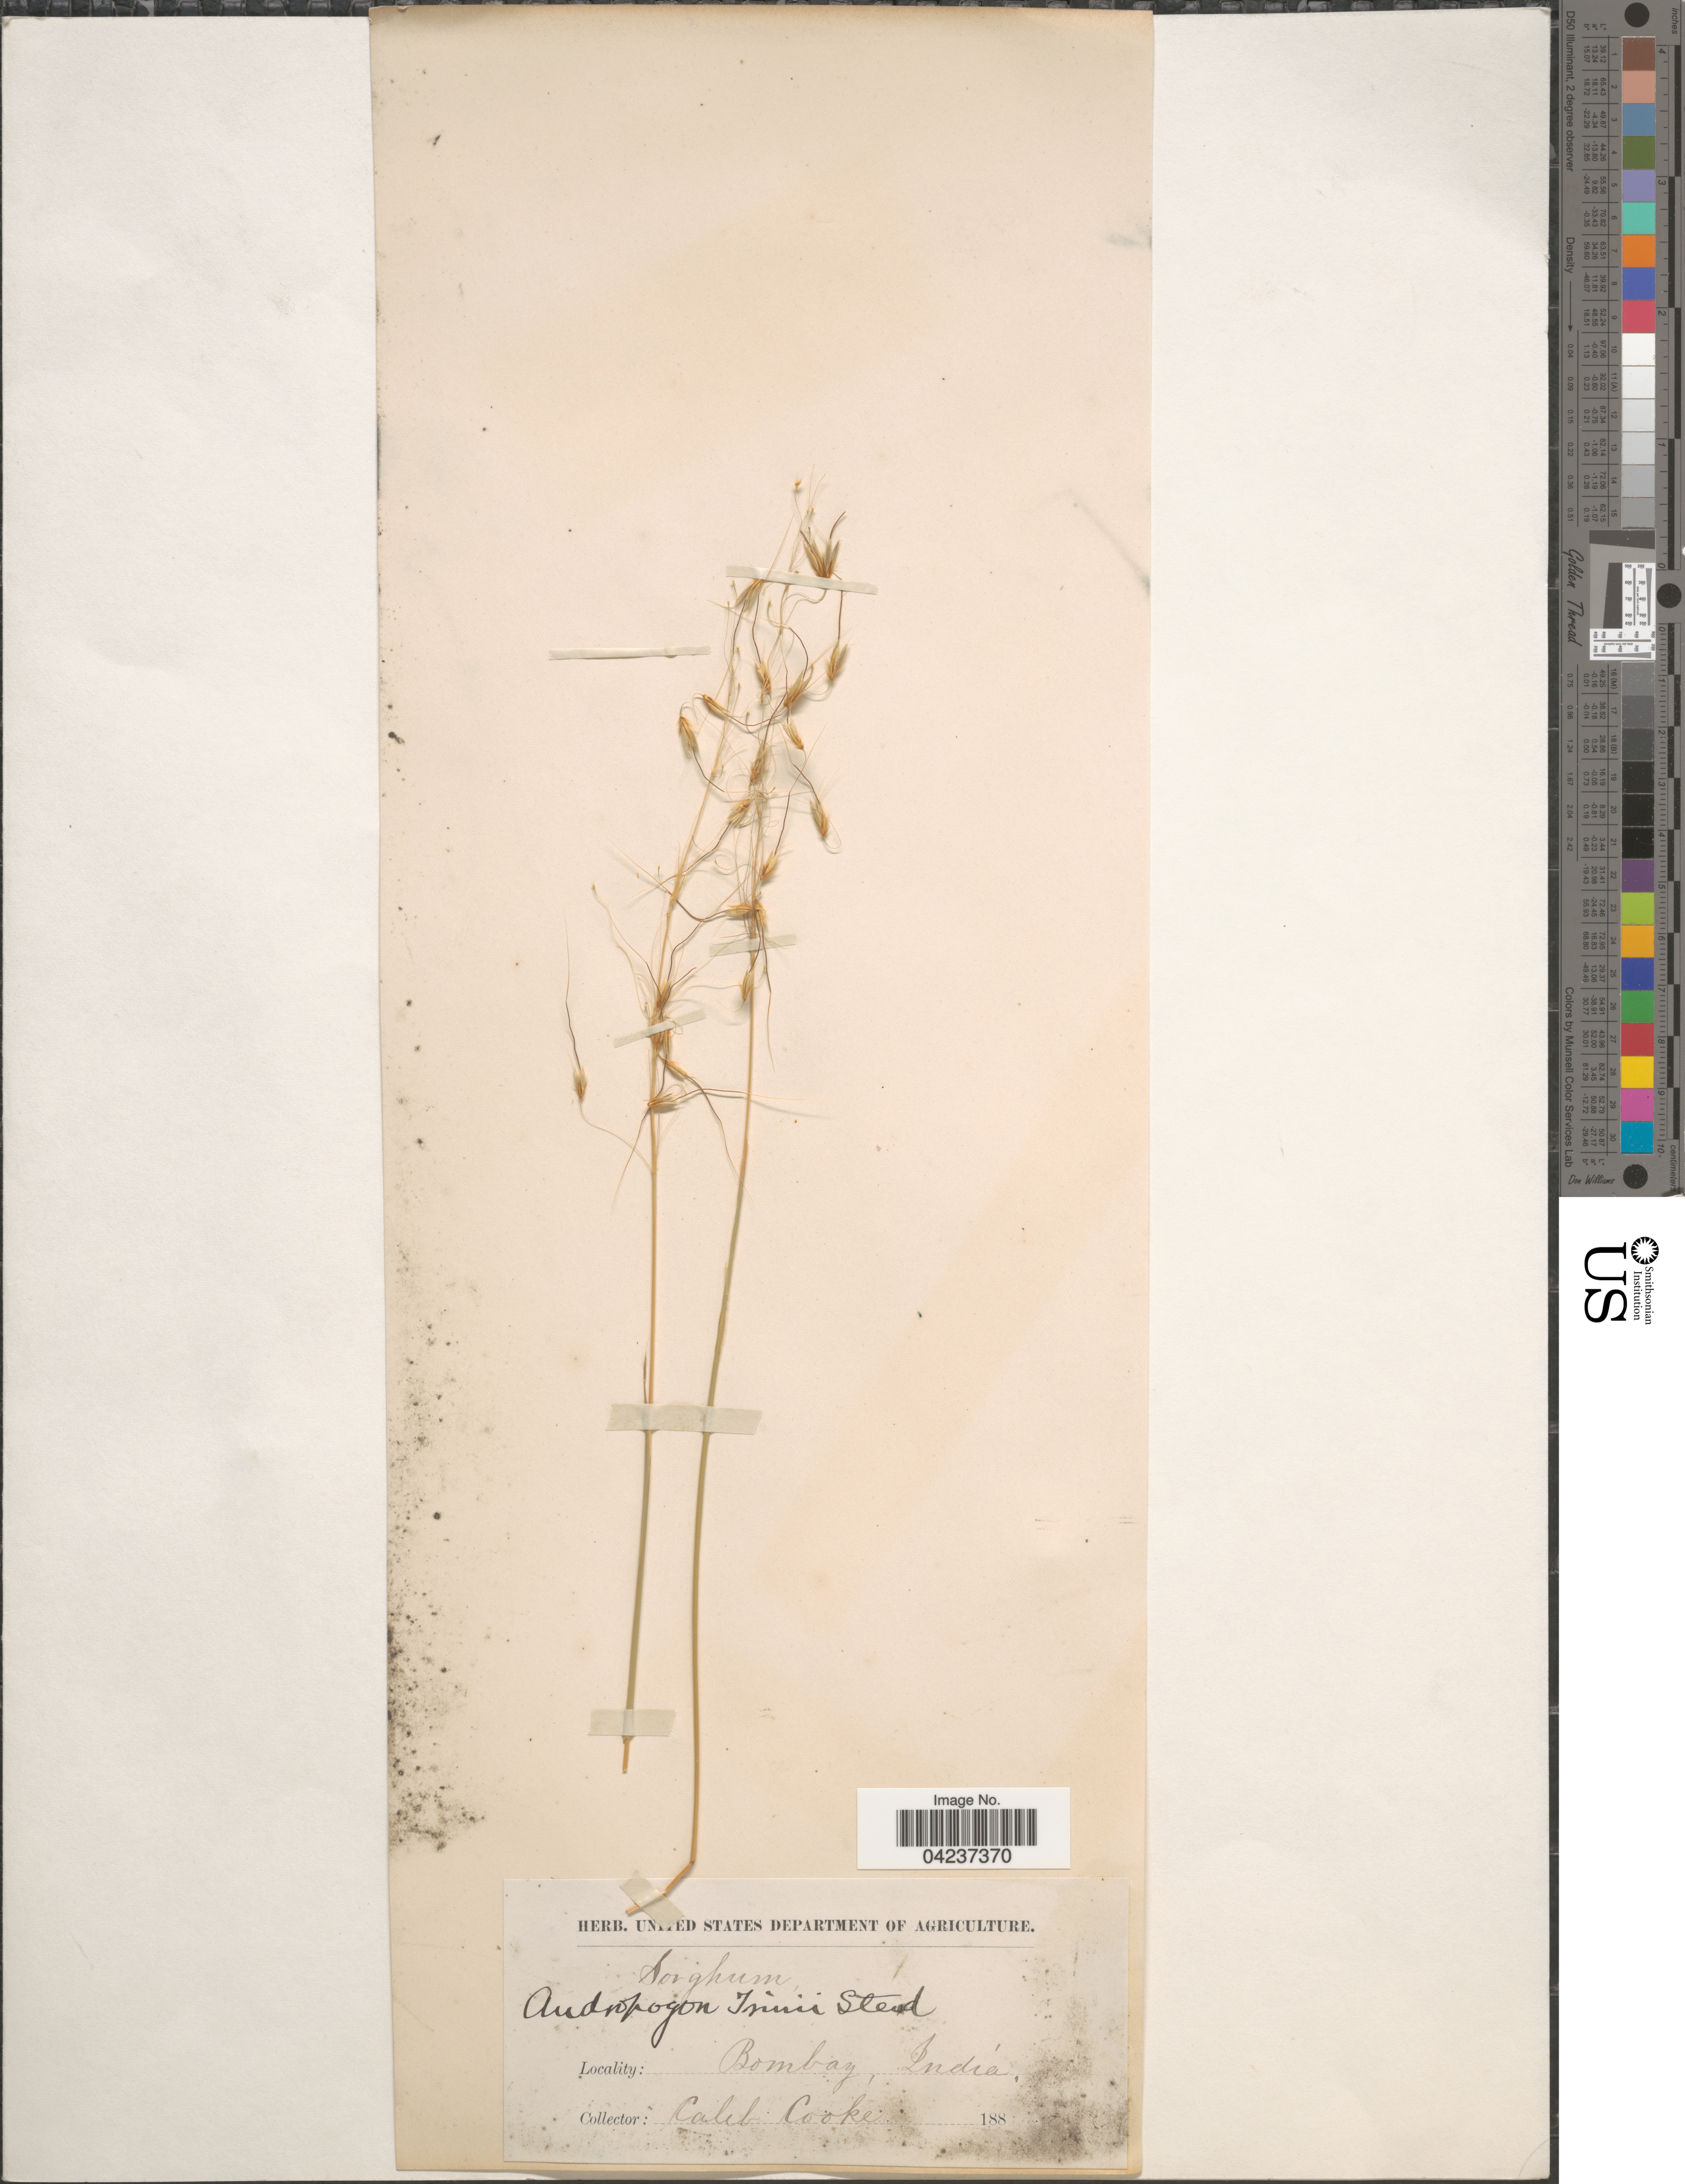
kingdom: Plantae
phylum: Tracheophyta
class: Liliopsida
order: Poales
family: Poaceae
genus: Chrysopogon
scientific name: Chrysopogon nodulibarbis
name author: (Hochst. ex Steud.) Henr.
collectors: C. M. Cooke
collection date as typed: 188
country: India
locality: Bombay.